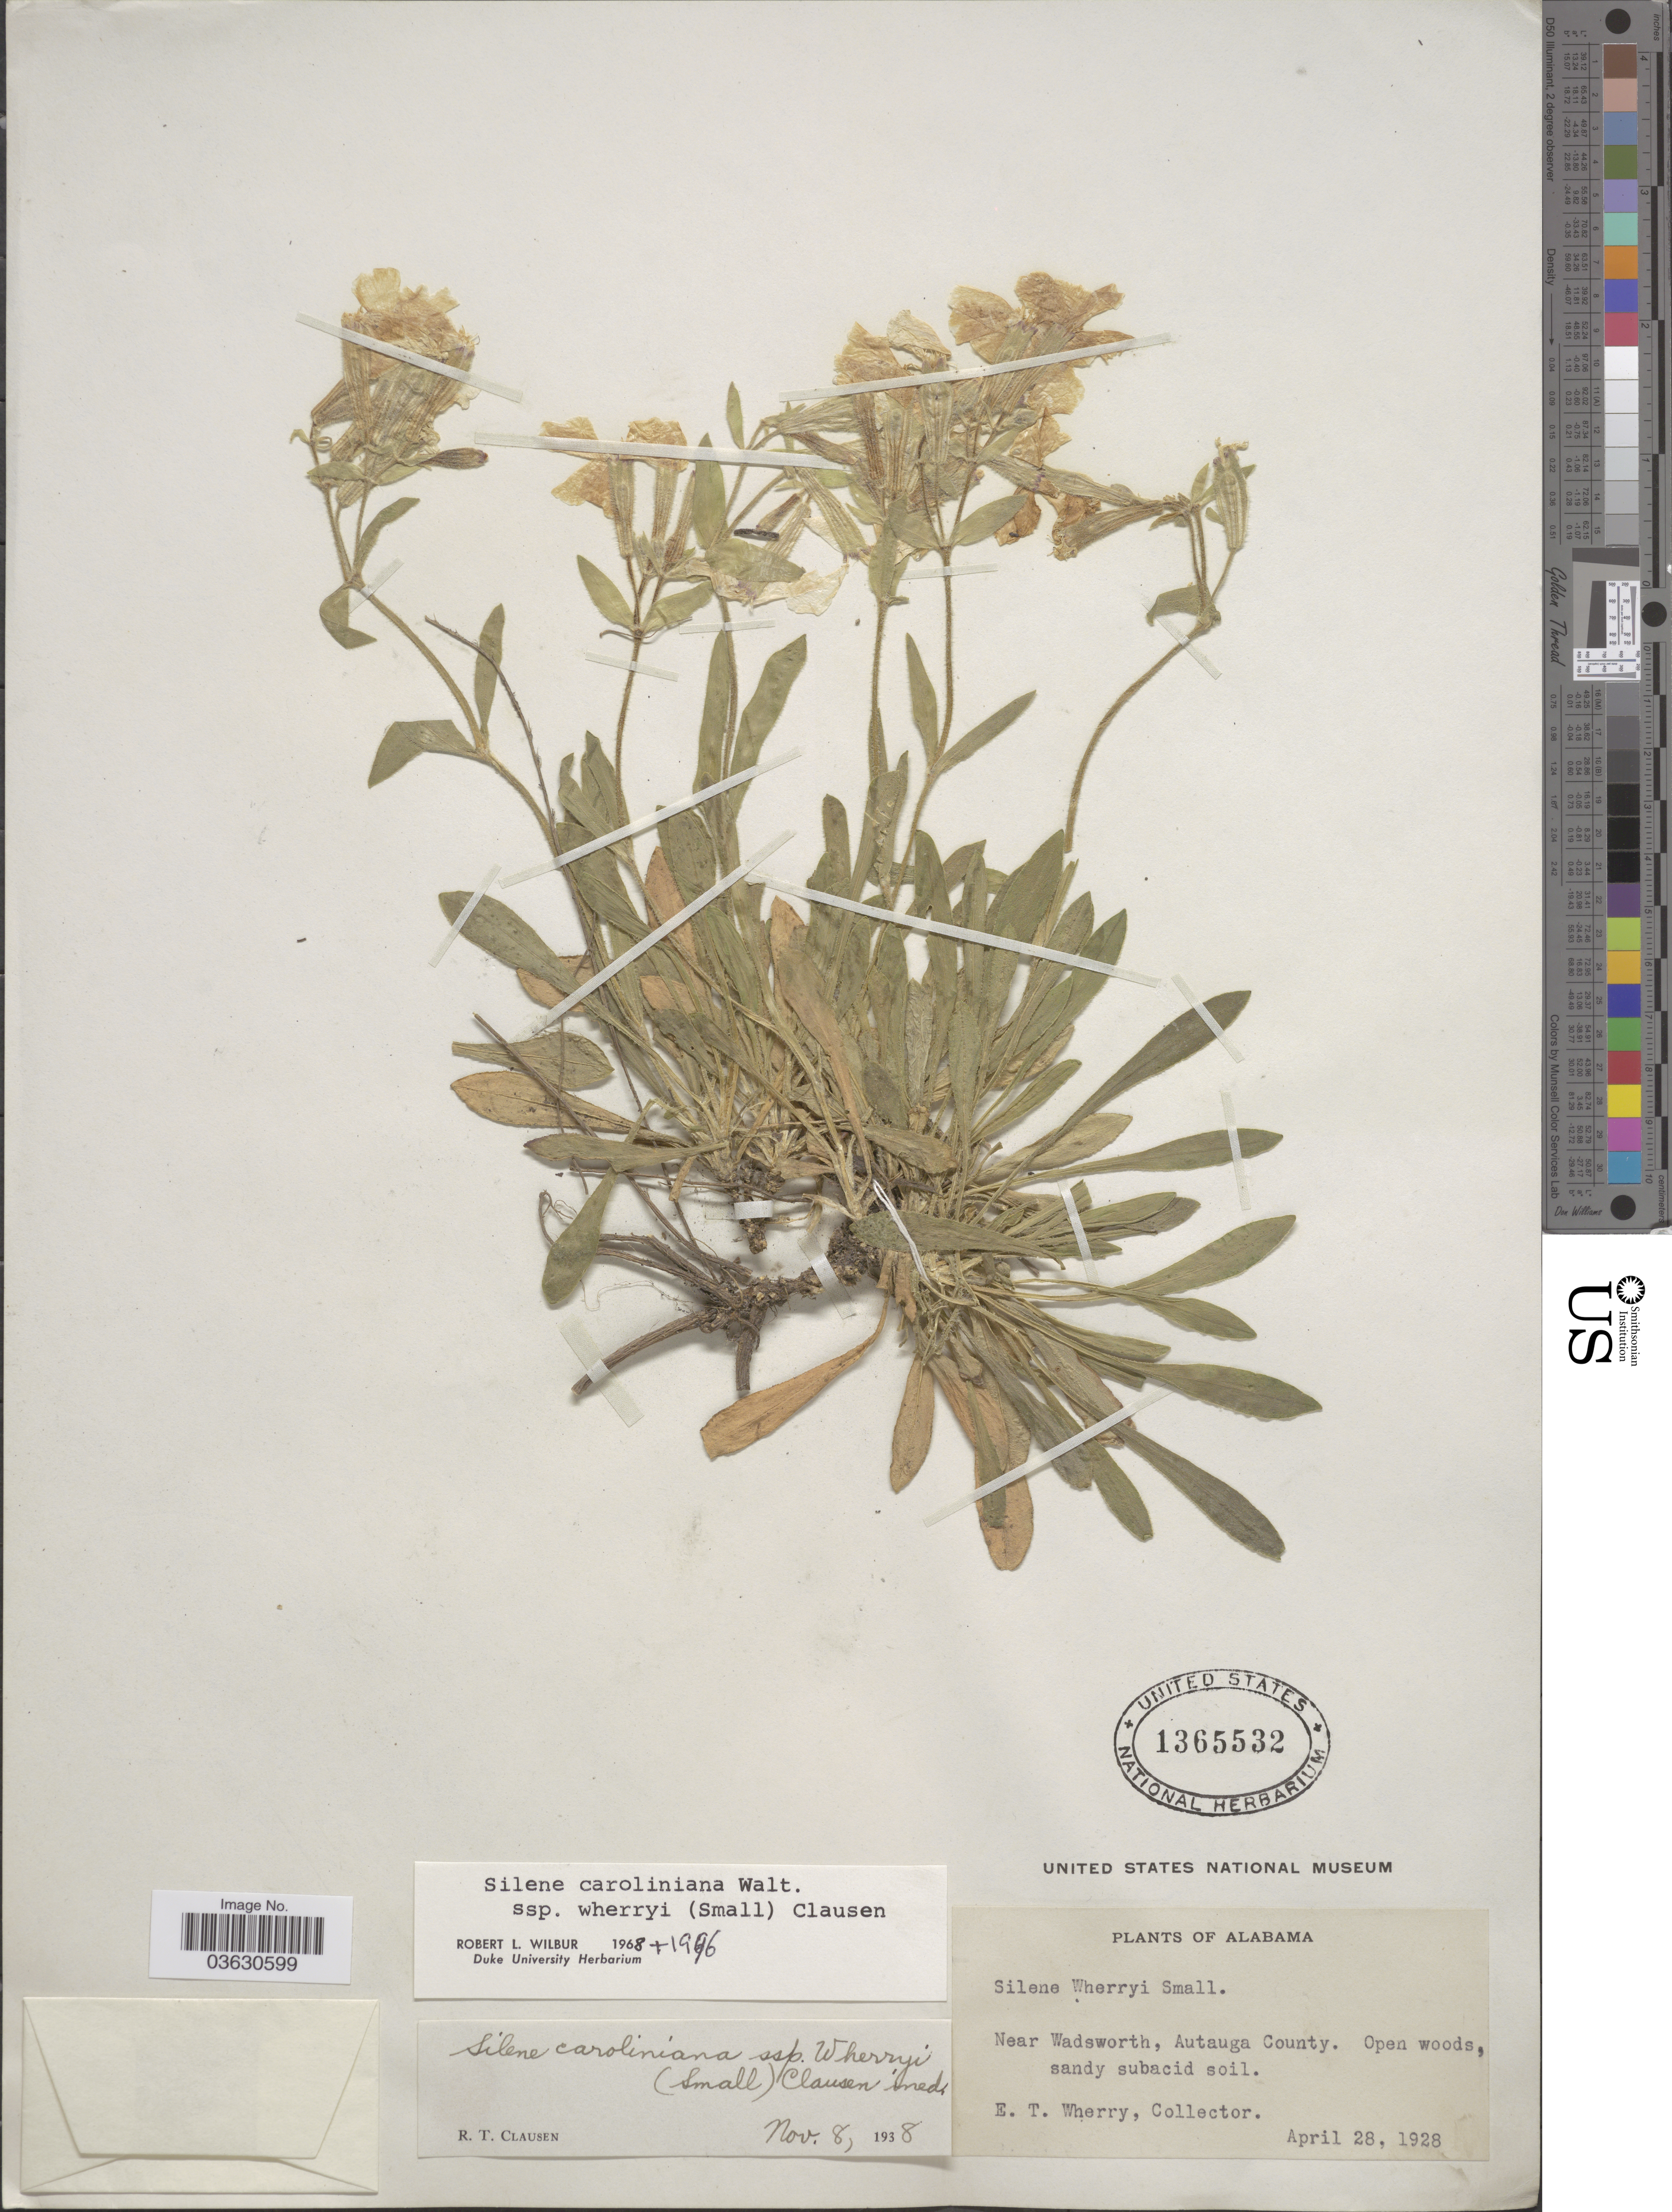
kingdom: Plantae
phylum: Tracheophyta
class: Magnoliopsida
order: Caryophyllales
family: Caryophyllaceae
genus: Silene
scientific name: Silene caroliniana subsp. wherryi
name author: Walter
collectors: E. T. Wherry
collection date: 1928-04-28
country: United States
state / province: Alabama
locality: Near Wadsworth, Autauga County.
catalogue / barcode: US 1365532